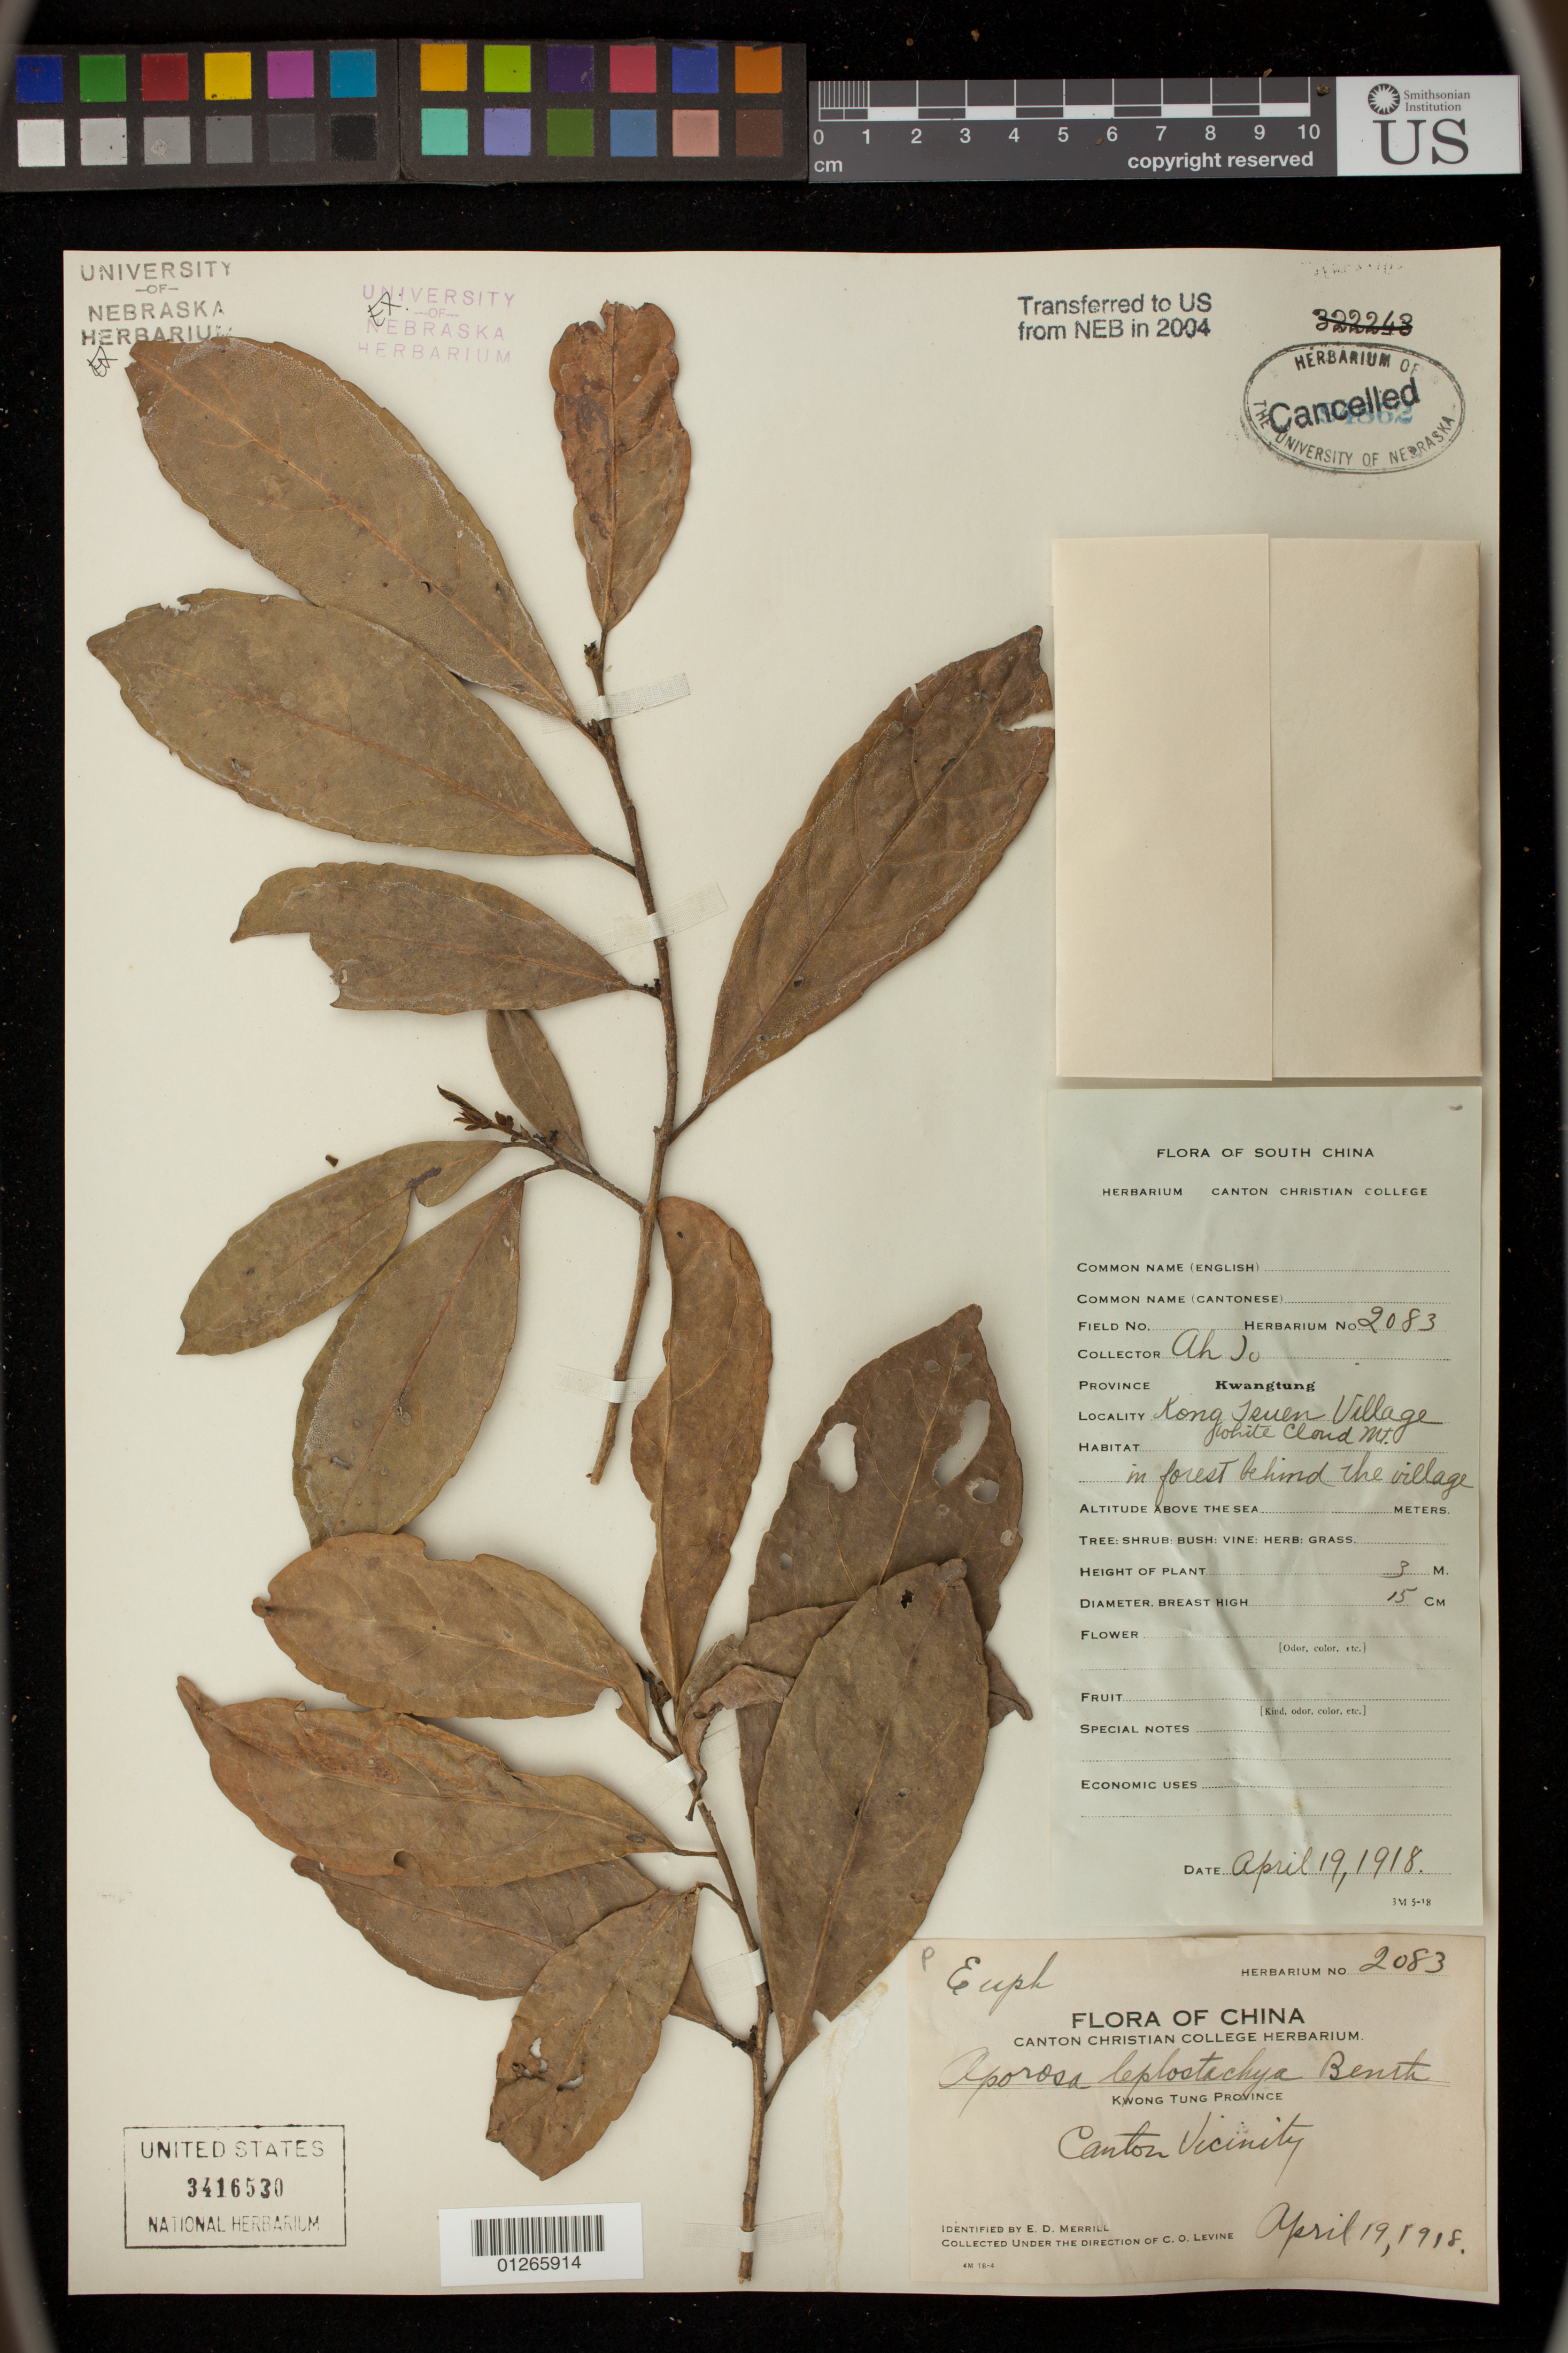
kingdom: Plantae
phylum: Tracheophyta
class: Magnoliopsida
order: Malpighiales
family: Phyllanthaceae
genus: Aporosa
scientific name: Aporosa octandra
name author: (Buch.-Ham. & D. Don) Vickery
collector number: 2083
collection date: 1918-04-19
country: China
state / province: Guangdong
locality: Canton Vicinity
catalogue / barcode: US 3416530